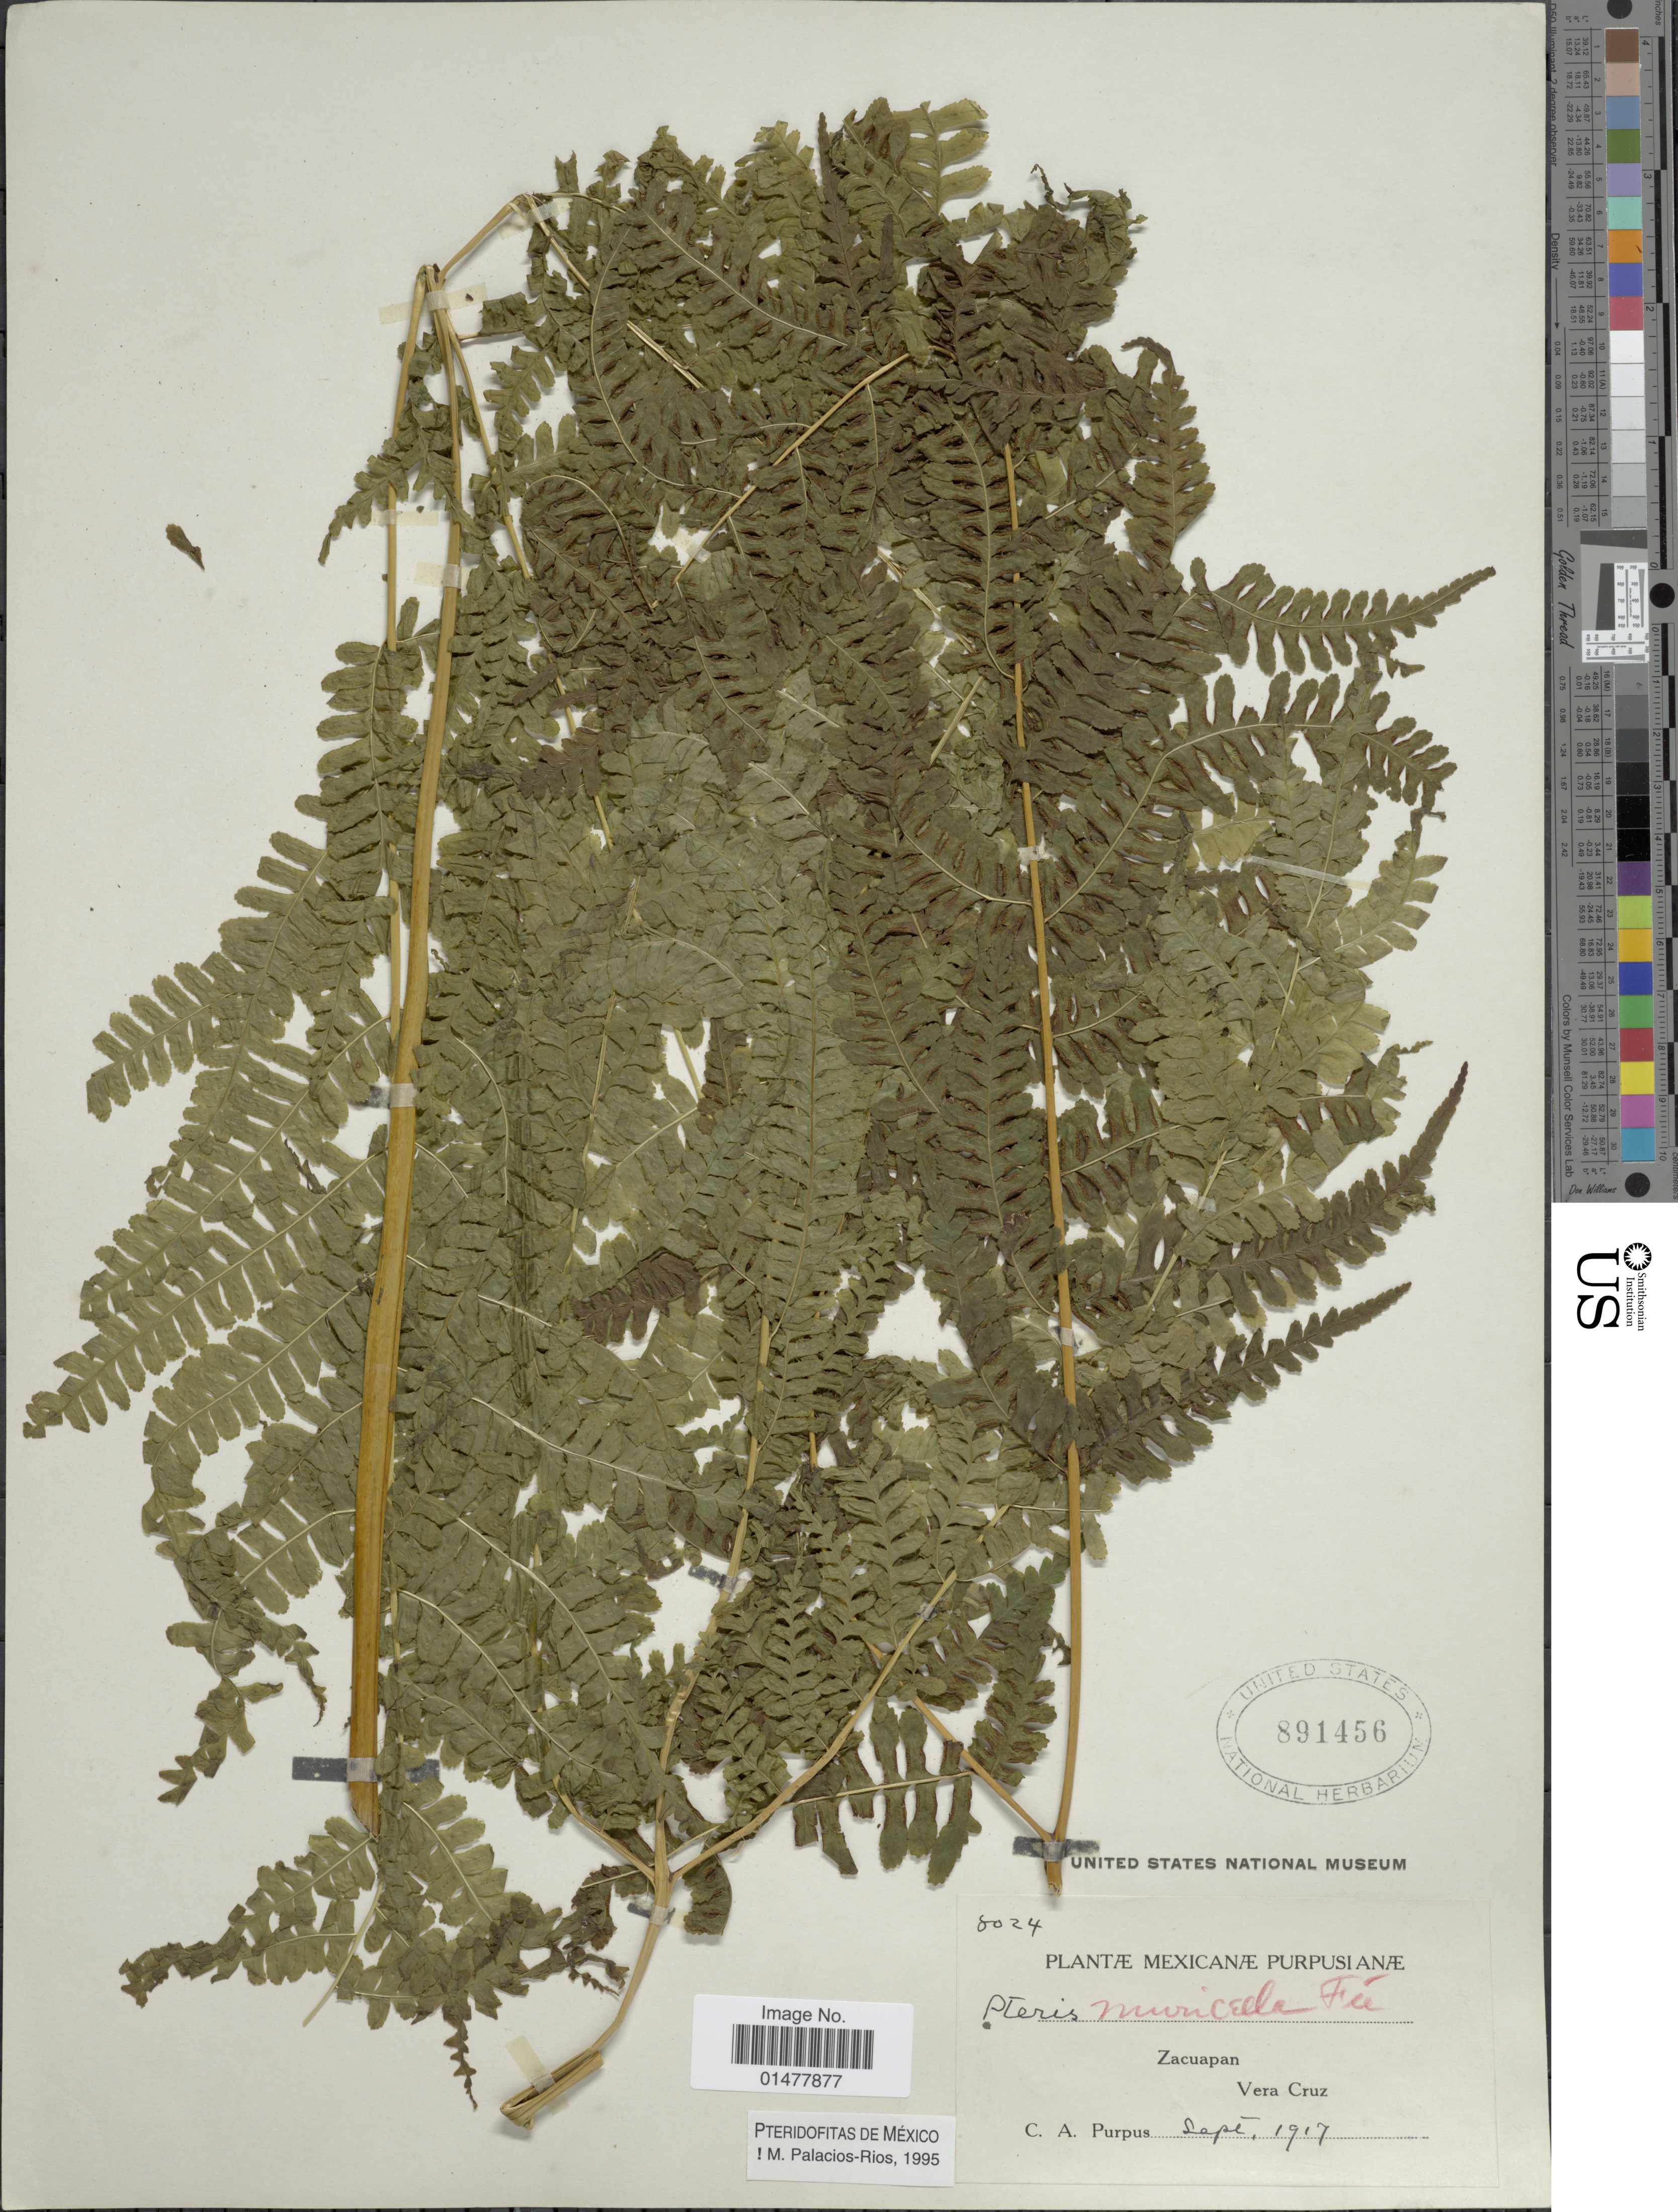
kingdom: Plantae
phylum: Tracheophyta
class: Polypodiopsida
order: Polypodiales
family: Pteridaceae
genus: Pteris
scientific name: Pteris muricella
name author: Fée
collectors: C. A. Purpus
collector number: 8024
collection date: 1917-09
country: Mexico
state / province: Veracruz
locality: Plantae Mexicanae, Zacuapan, Vera Cruz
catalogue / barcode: US 891456